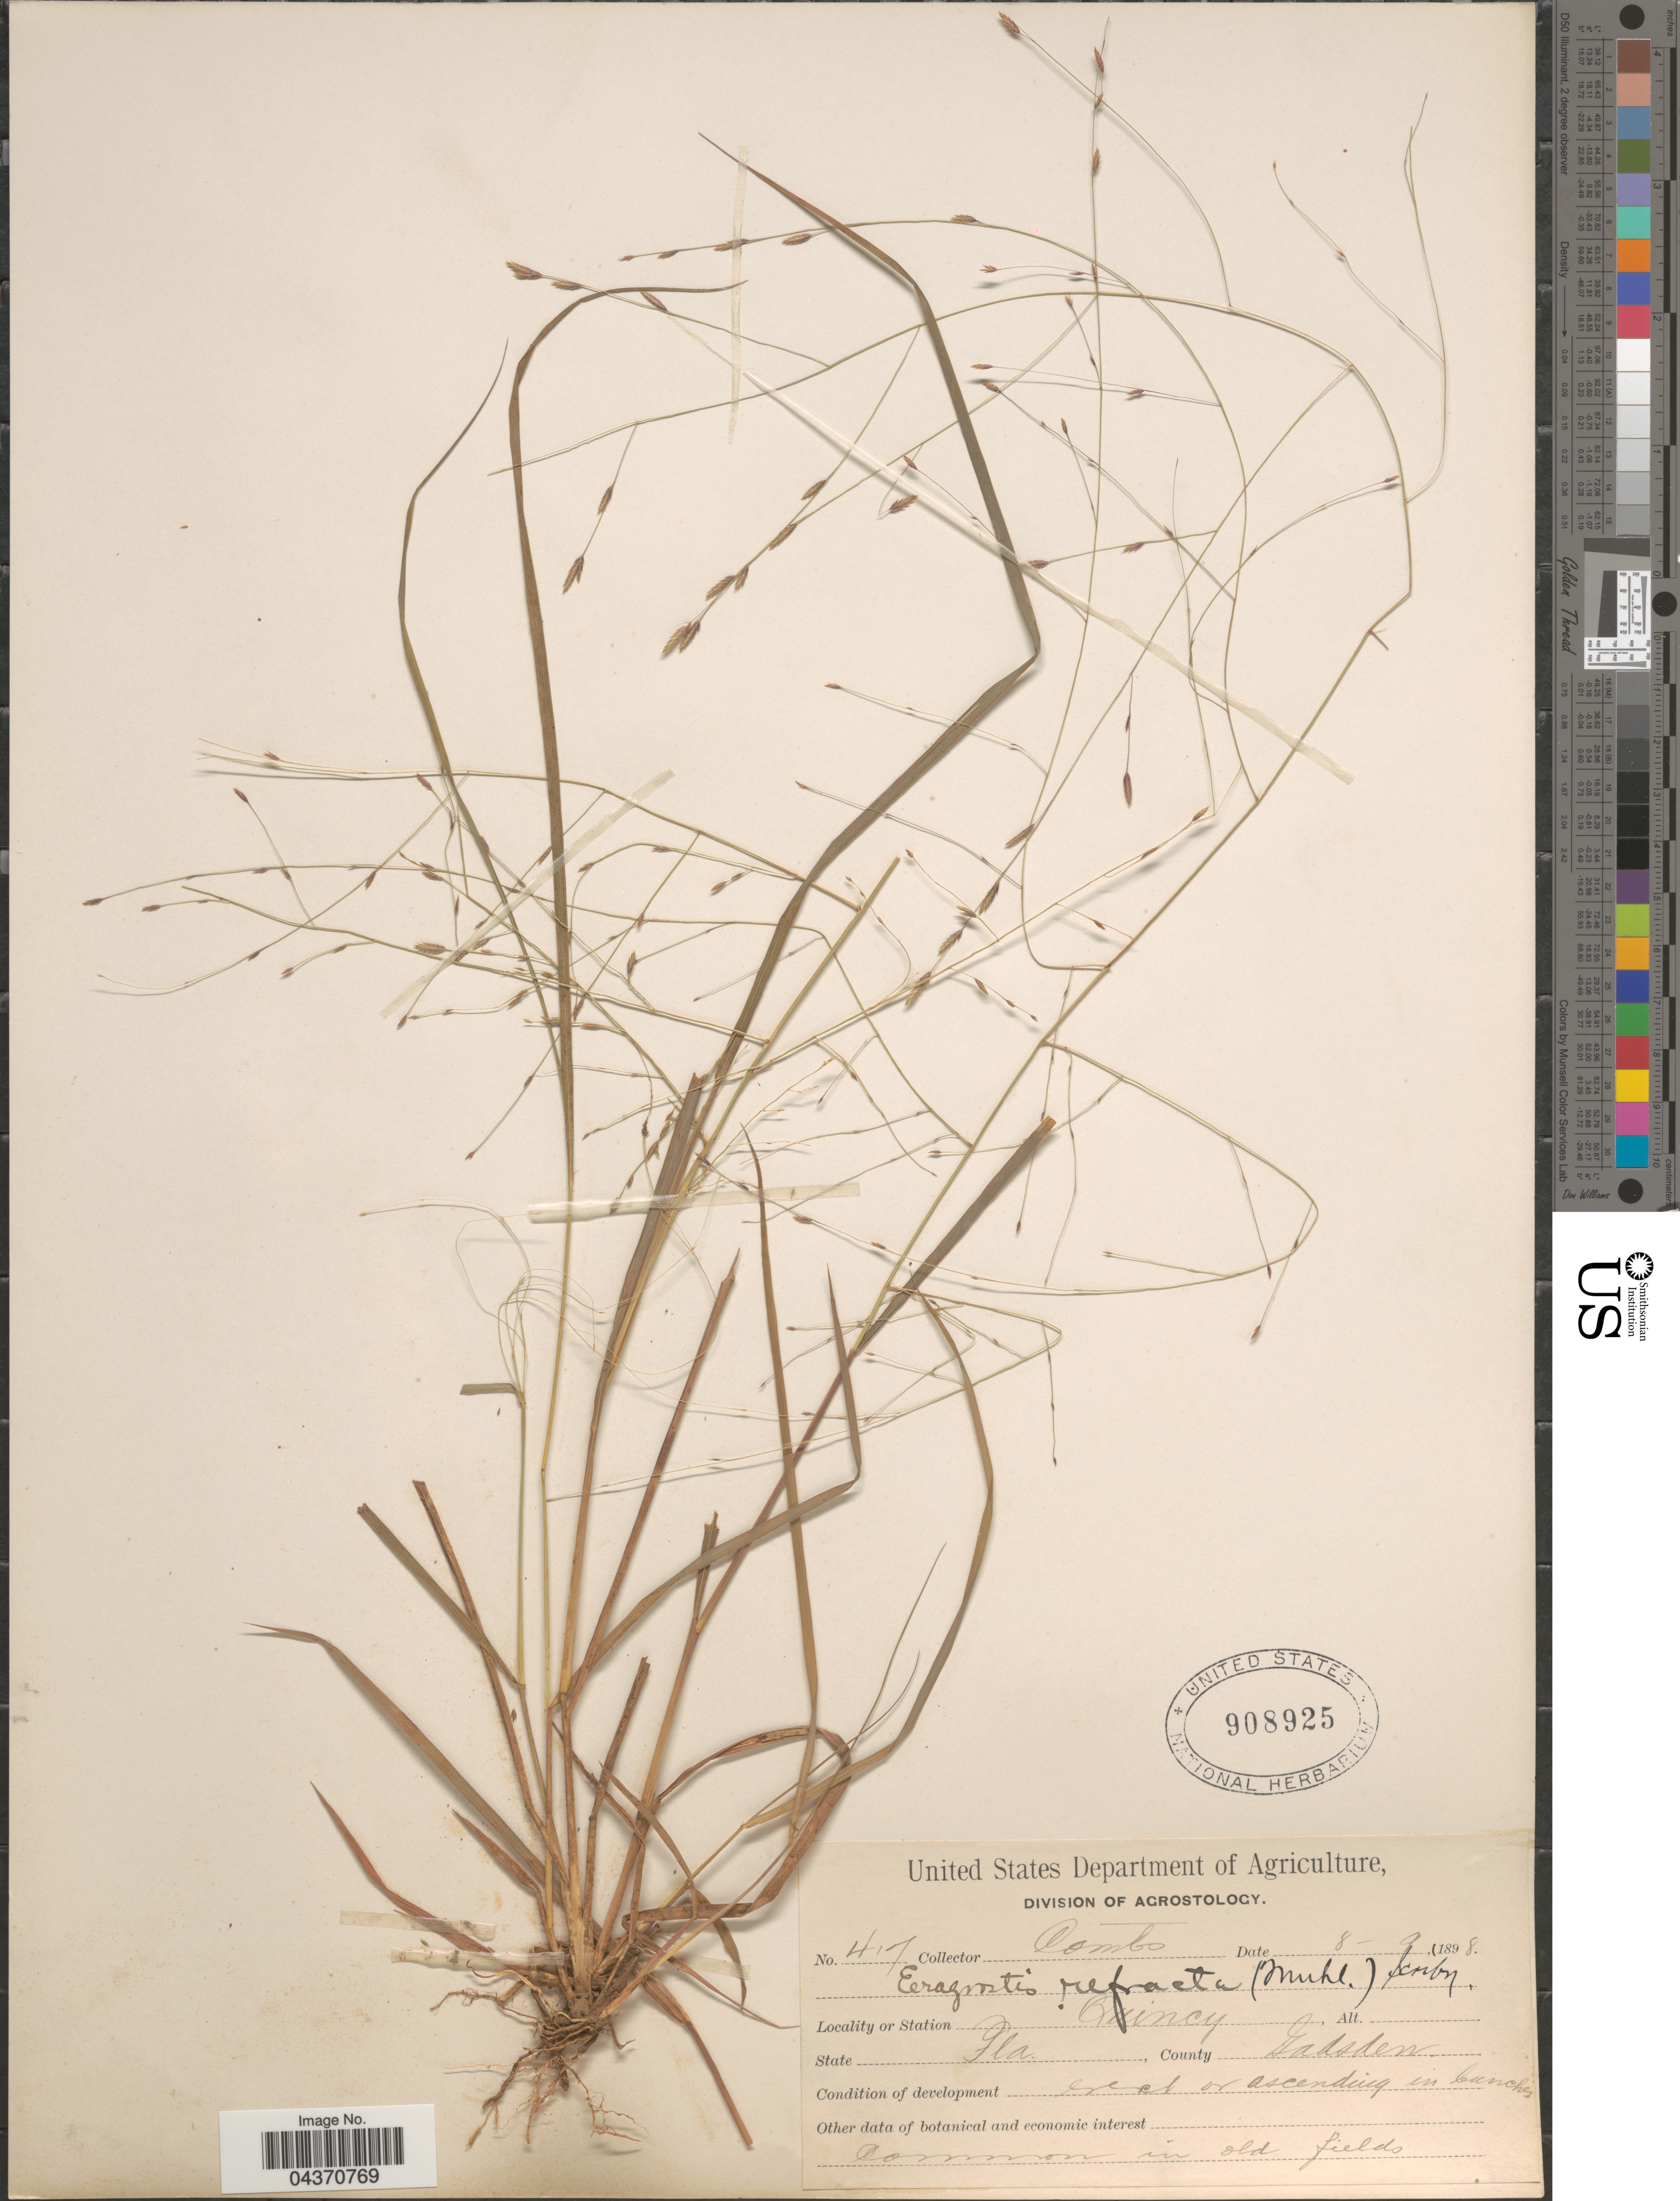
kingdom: Plantae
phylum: Tracheophyta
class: Liliopsida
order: Poales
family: Poaceae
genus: Eragrostis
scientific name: Eragrostis refracta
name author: (Muhl.) Scribn.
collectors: -. Combs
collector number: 417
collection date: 1898-08-09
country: United States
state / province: Florida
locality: Station Quincy. County Gadsden.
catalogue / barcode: US 908925